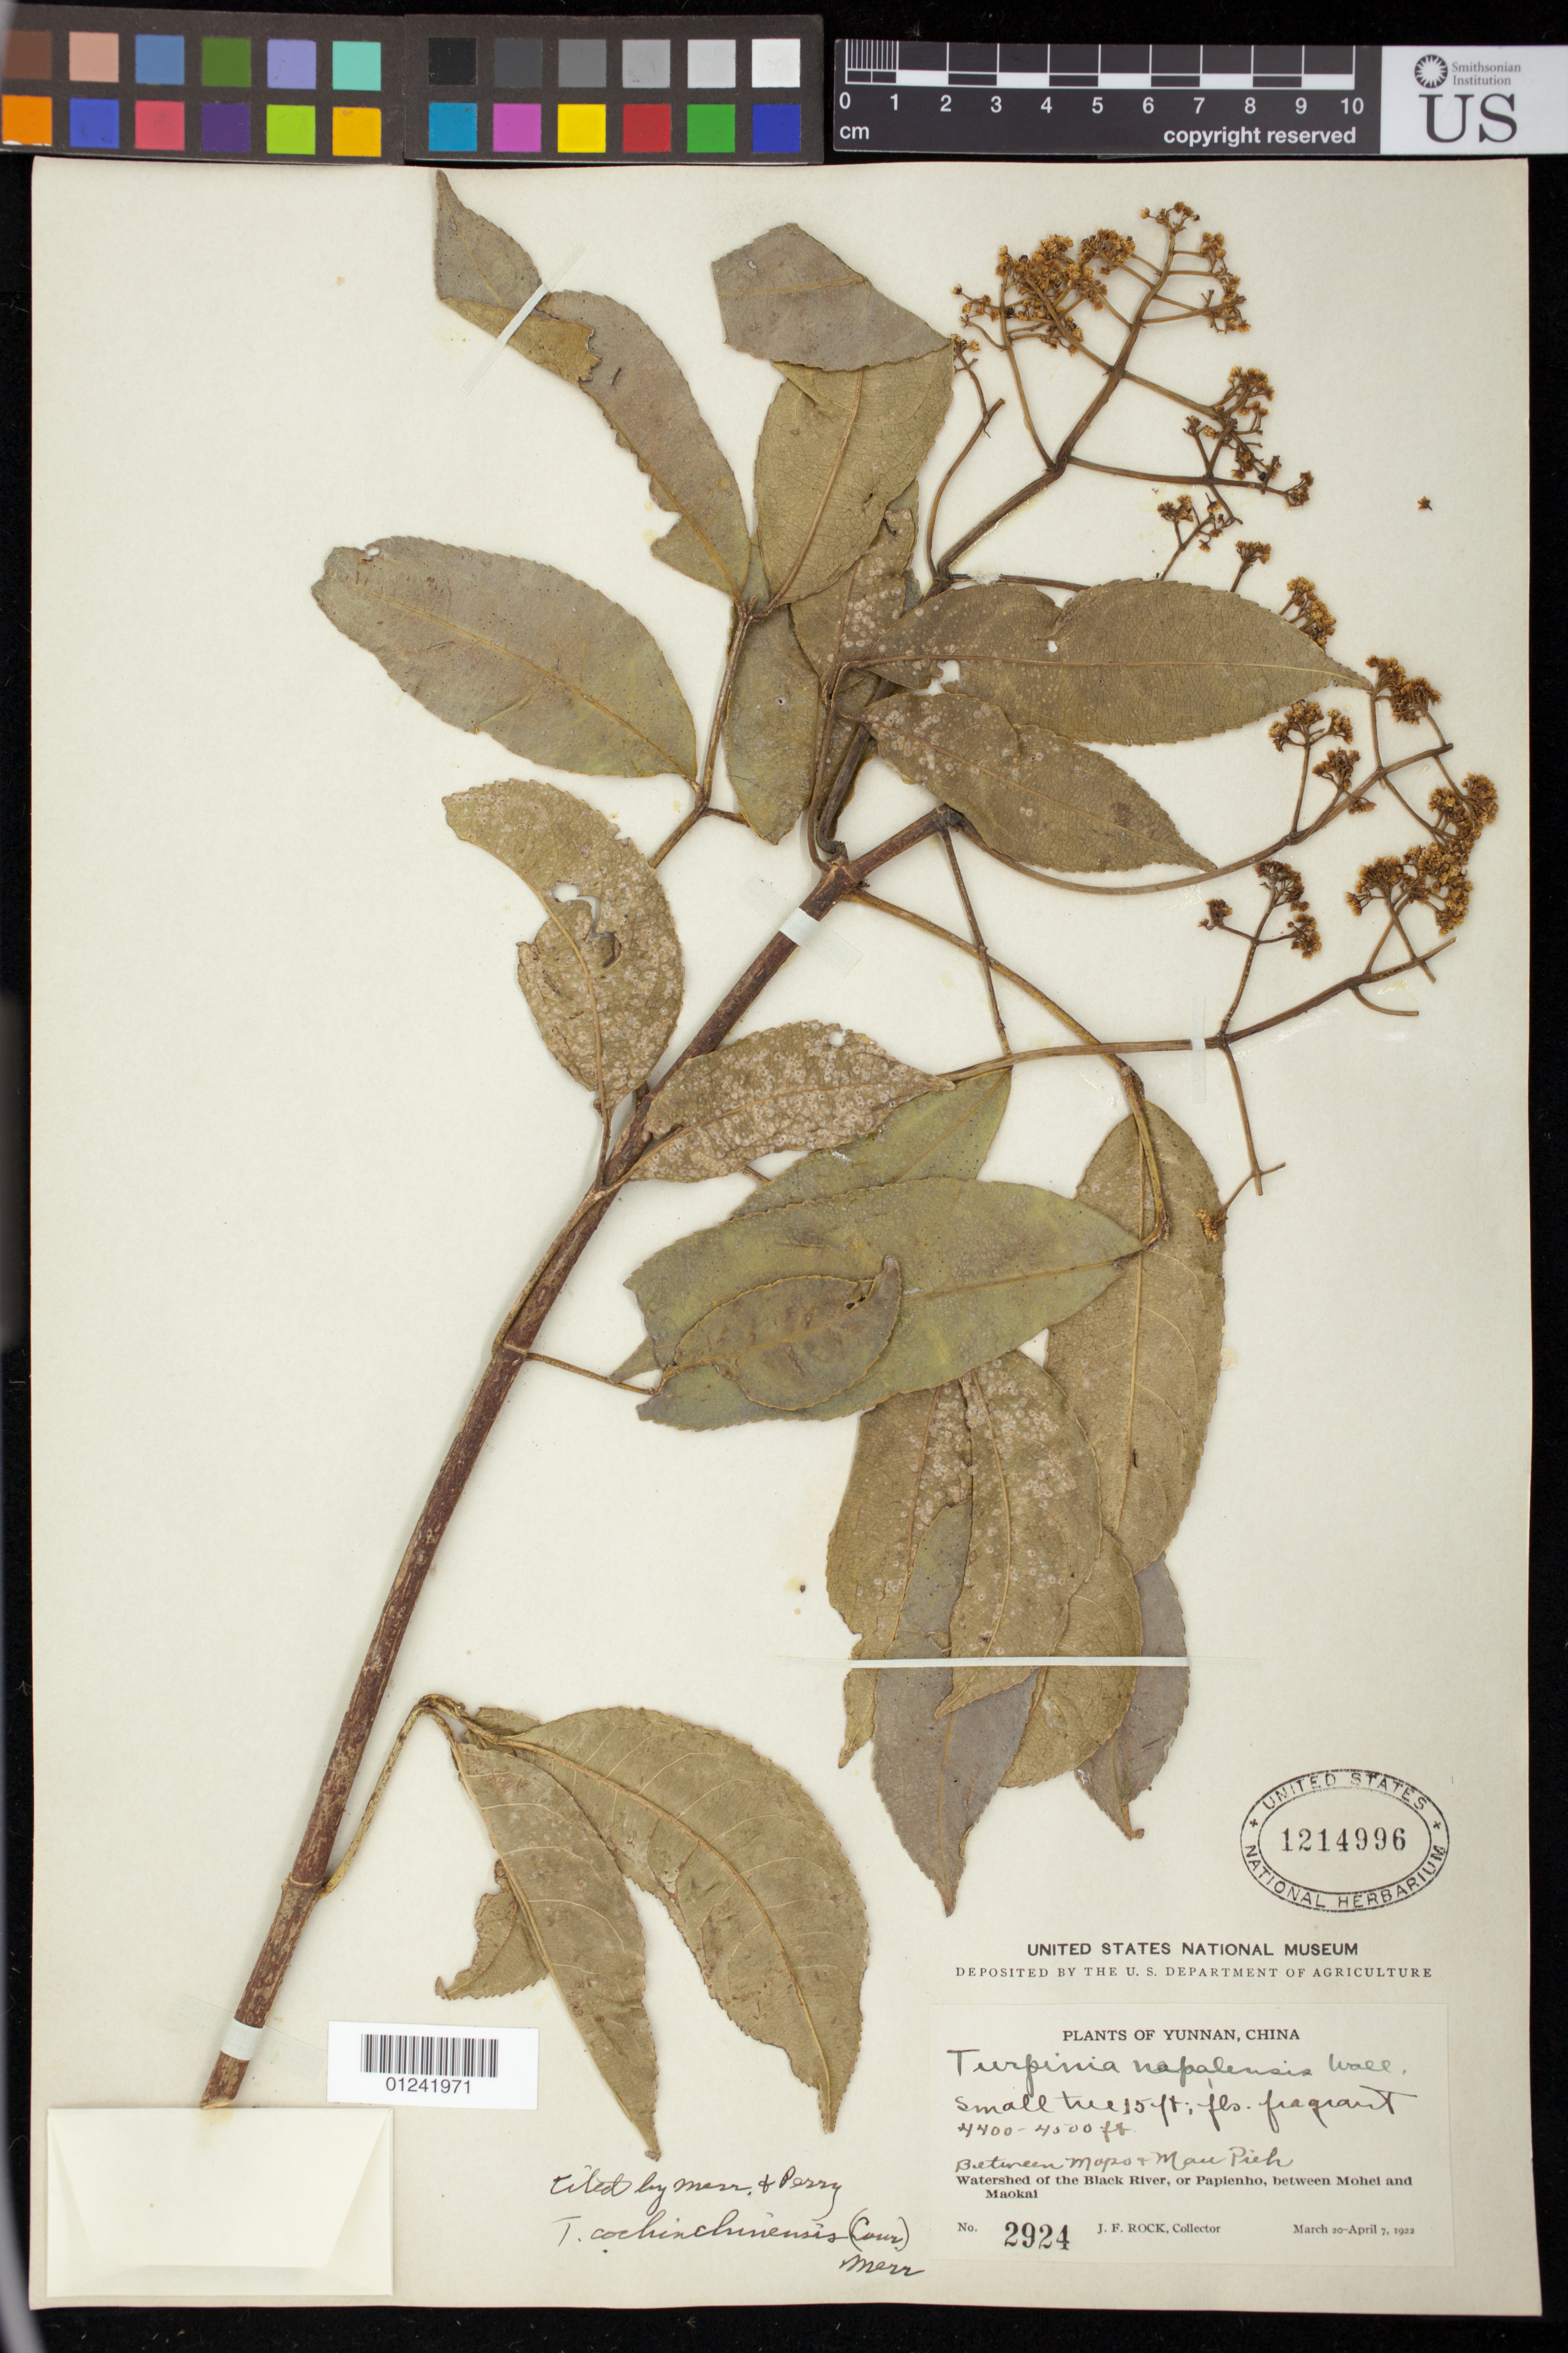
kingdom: Plantae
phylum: Tracheophyta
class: Magnoliopsida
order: Crossosomatales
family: Staphyleaceae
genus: Turpinia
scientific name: Turpinia cochinchinense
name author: (Lour.) Merr.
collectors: J. F. Rock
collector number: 2924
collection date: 1922-03-20/1922-04-07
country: China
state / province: Yunnan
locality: Between Mopo and Mau Pieh. Watershed of the Black River, or Papienho, between Mohei and Maokai.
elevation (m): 1341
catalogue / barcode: US 1214996